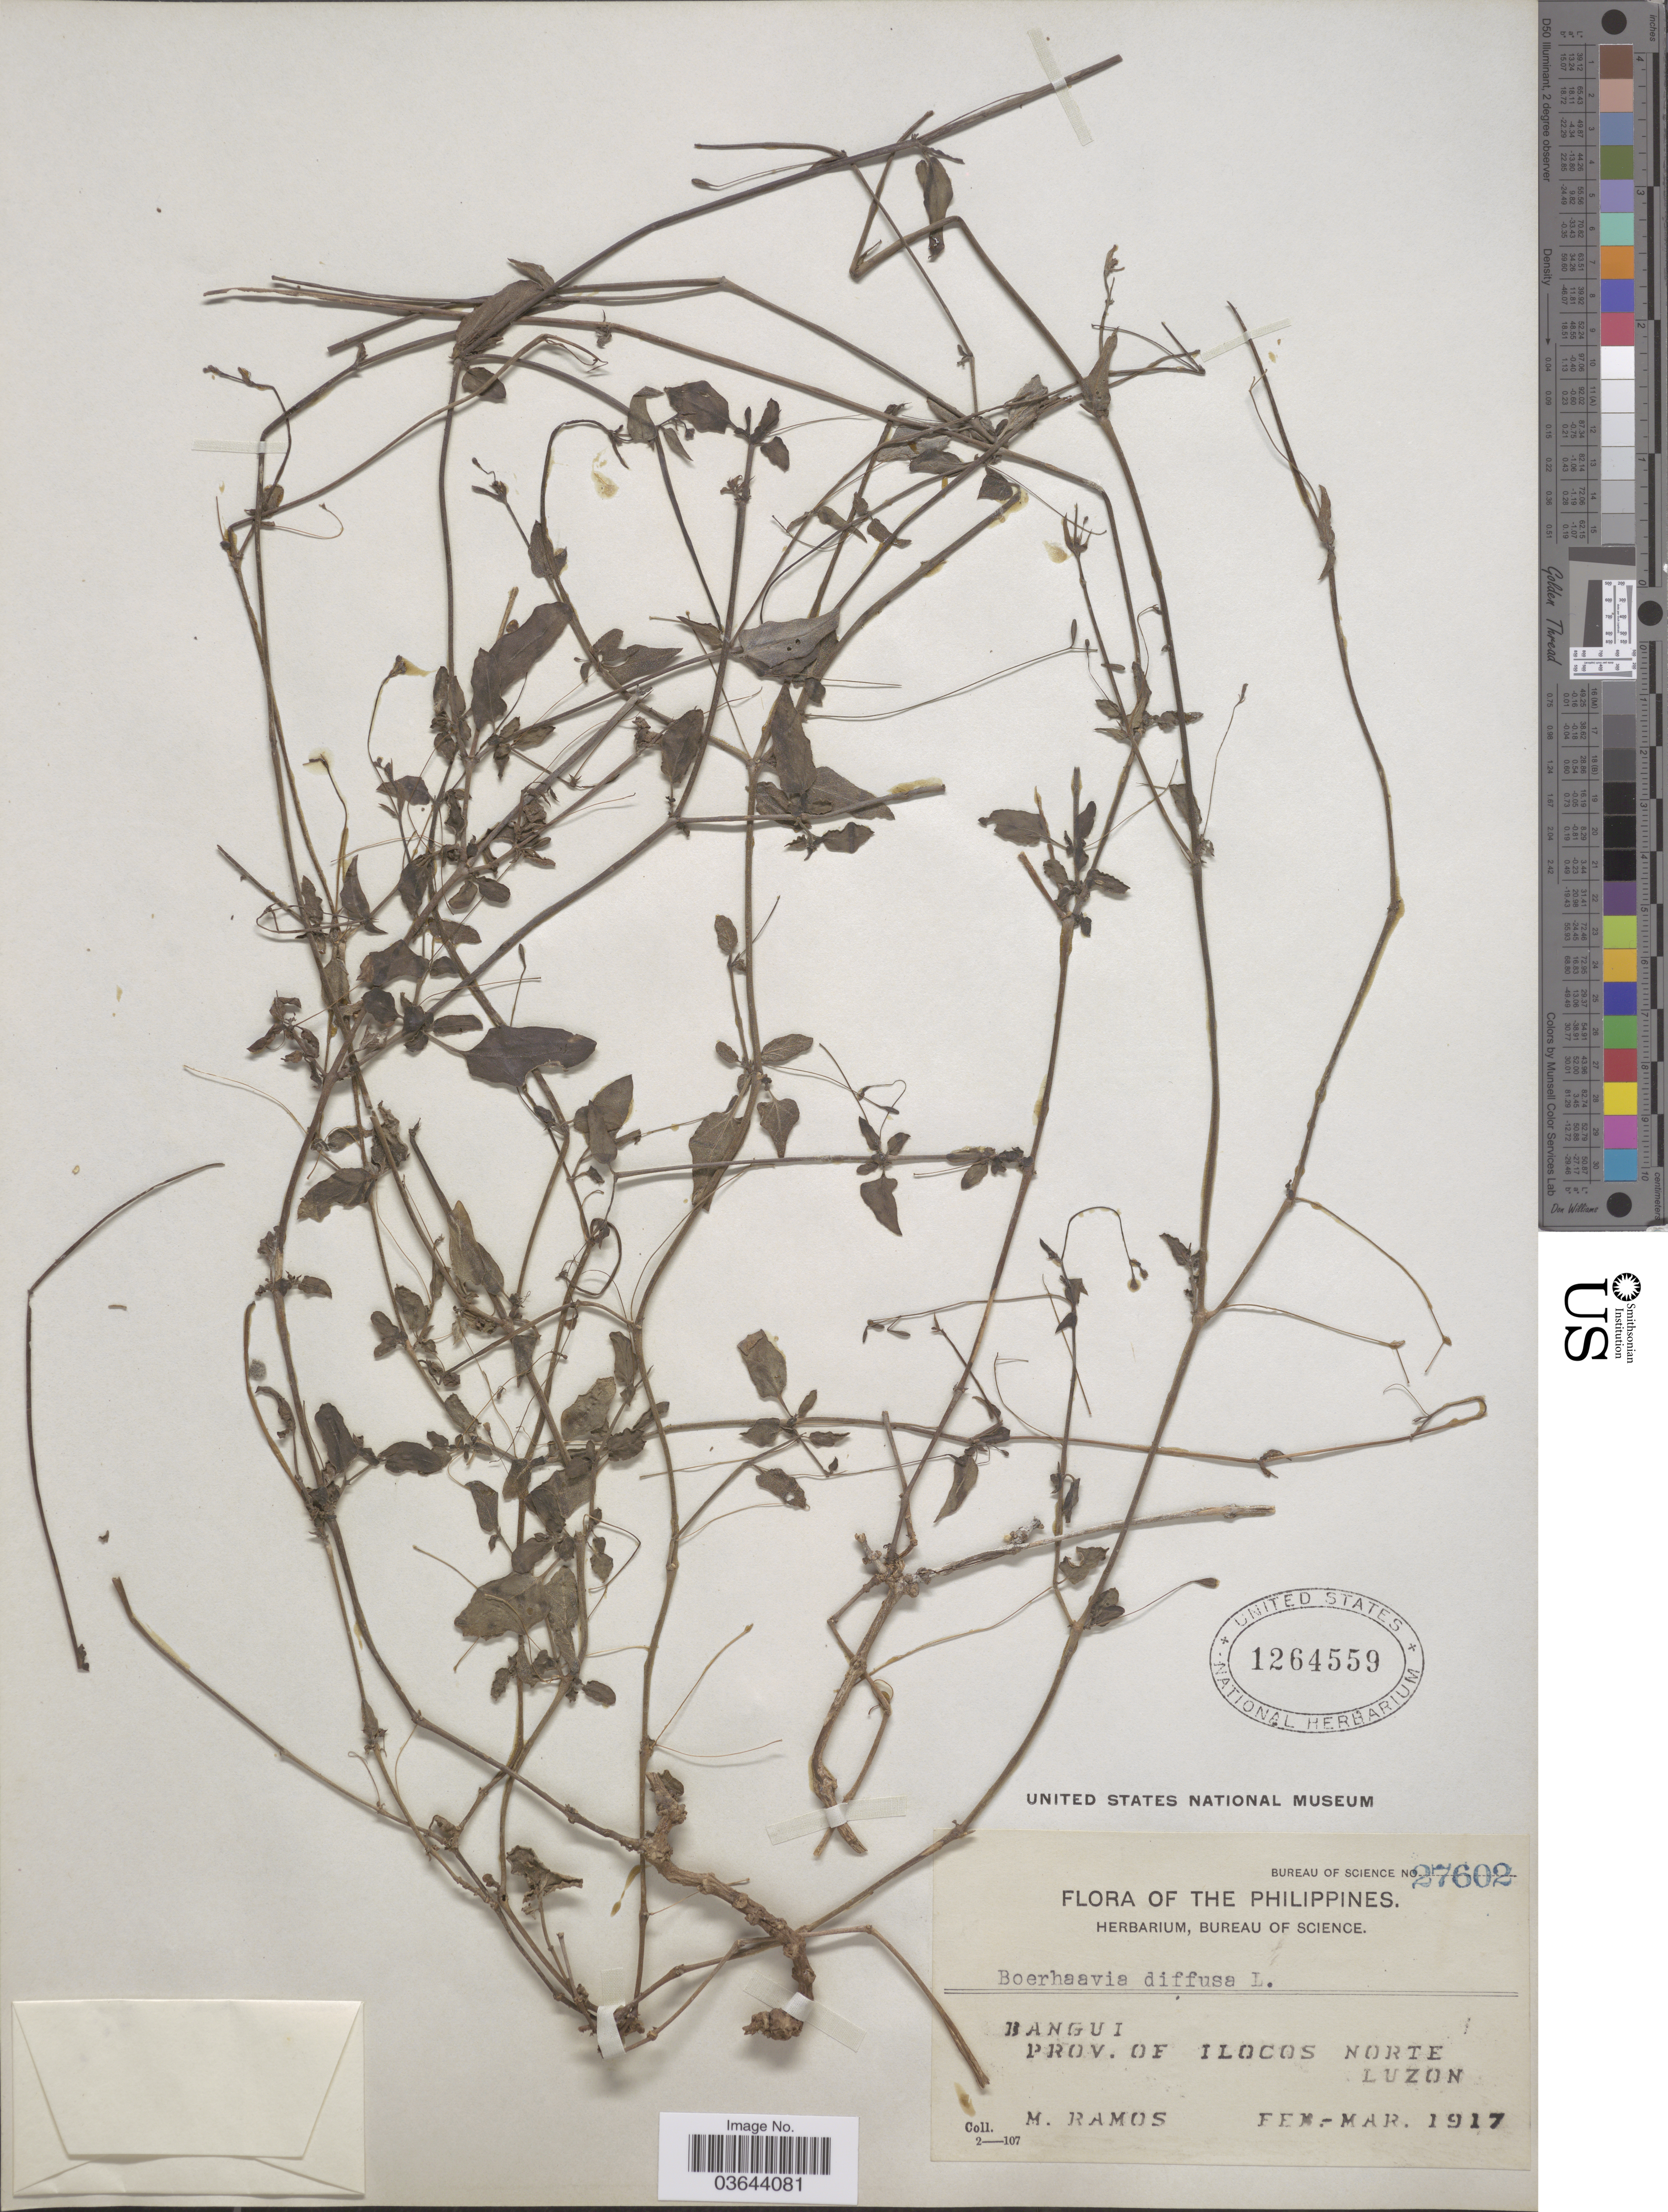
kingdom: Plantae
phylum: Tracheophyta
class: Magnoliopsida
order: Caryophyllales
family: Nyctaginaceae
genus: Boerhavia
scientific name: Boerhavia diffusa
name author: L.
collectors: M. Ramos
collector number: Bureau of Science 27602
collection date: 1917-02/1917-03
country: Philippines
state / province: Ilocos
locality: Bangui, Prov. of Ilocos Norte, Luzon.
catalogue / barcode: US 1264559